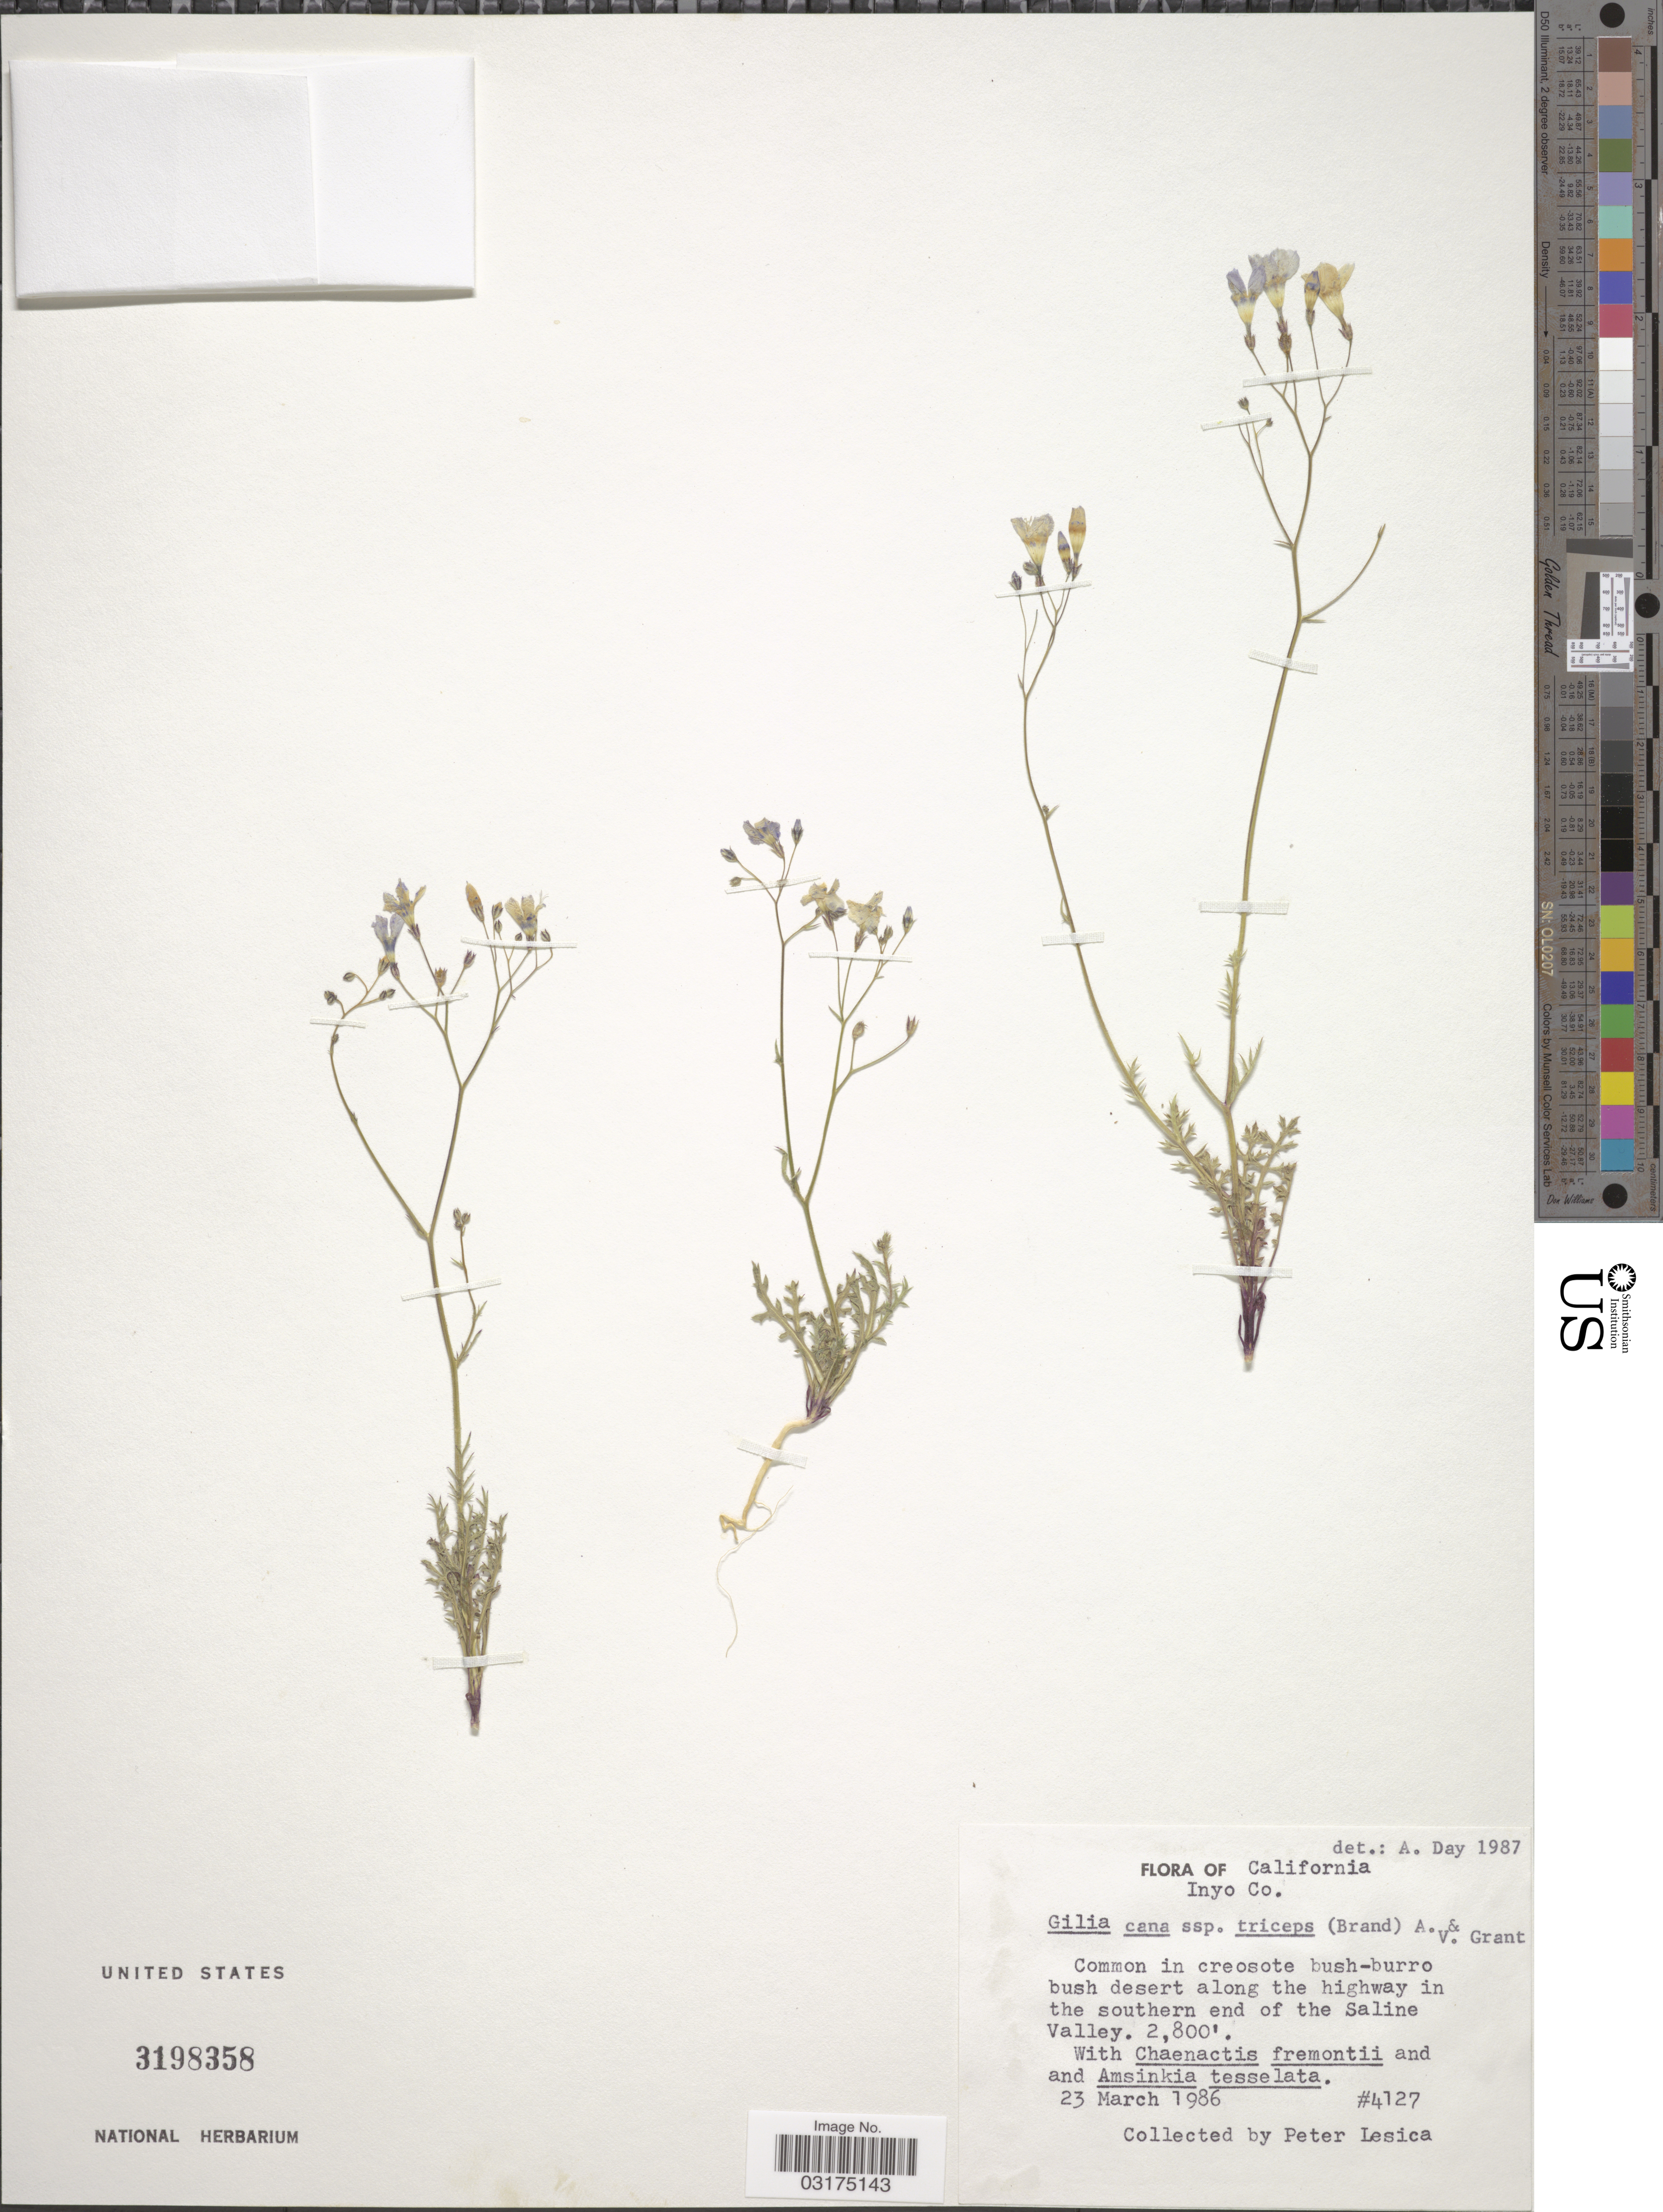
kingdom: Plantae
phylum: Tracheophyta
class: Magnoliopsida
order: Ericales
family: Polemoniaceae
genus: Gilia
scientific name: Gilia cana subsp. triceps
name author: (Brand) A.D. Grant & V.E. Grant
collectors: P. Lesica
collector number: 4127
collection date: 1986-03-23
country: United States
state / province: California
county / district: Inyo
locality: Inyo Co., along the highway in the southern end of the Saline Valley.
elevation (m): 853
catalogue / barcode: US 3198358